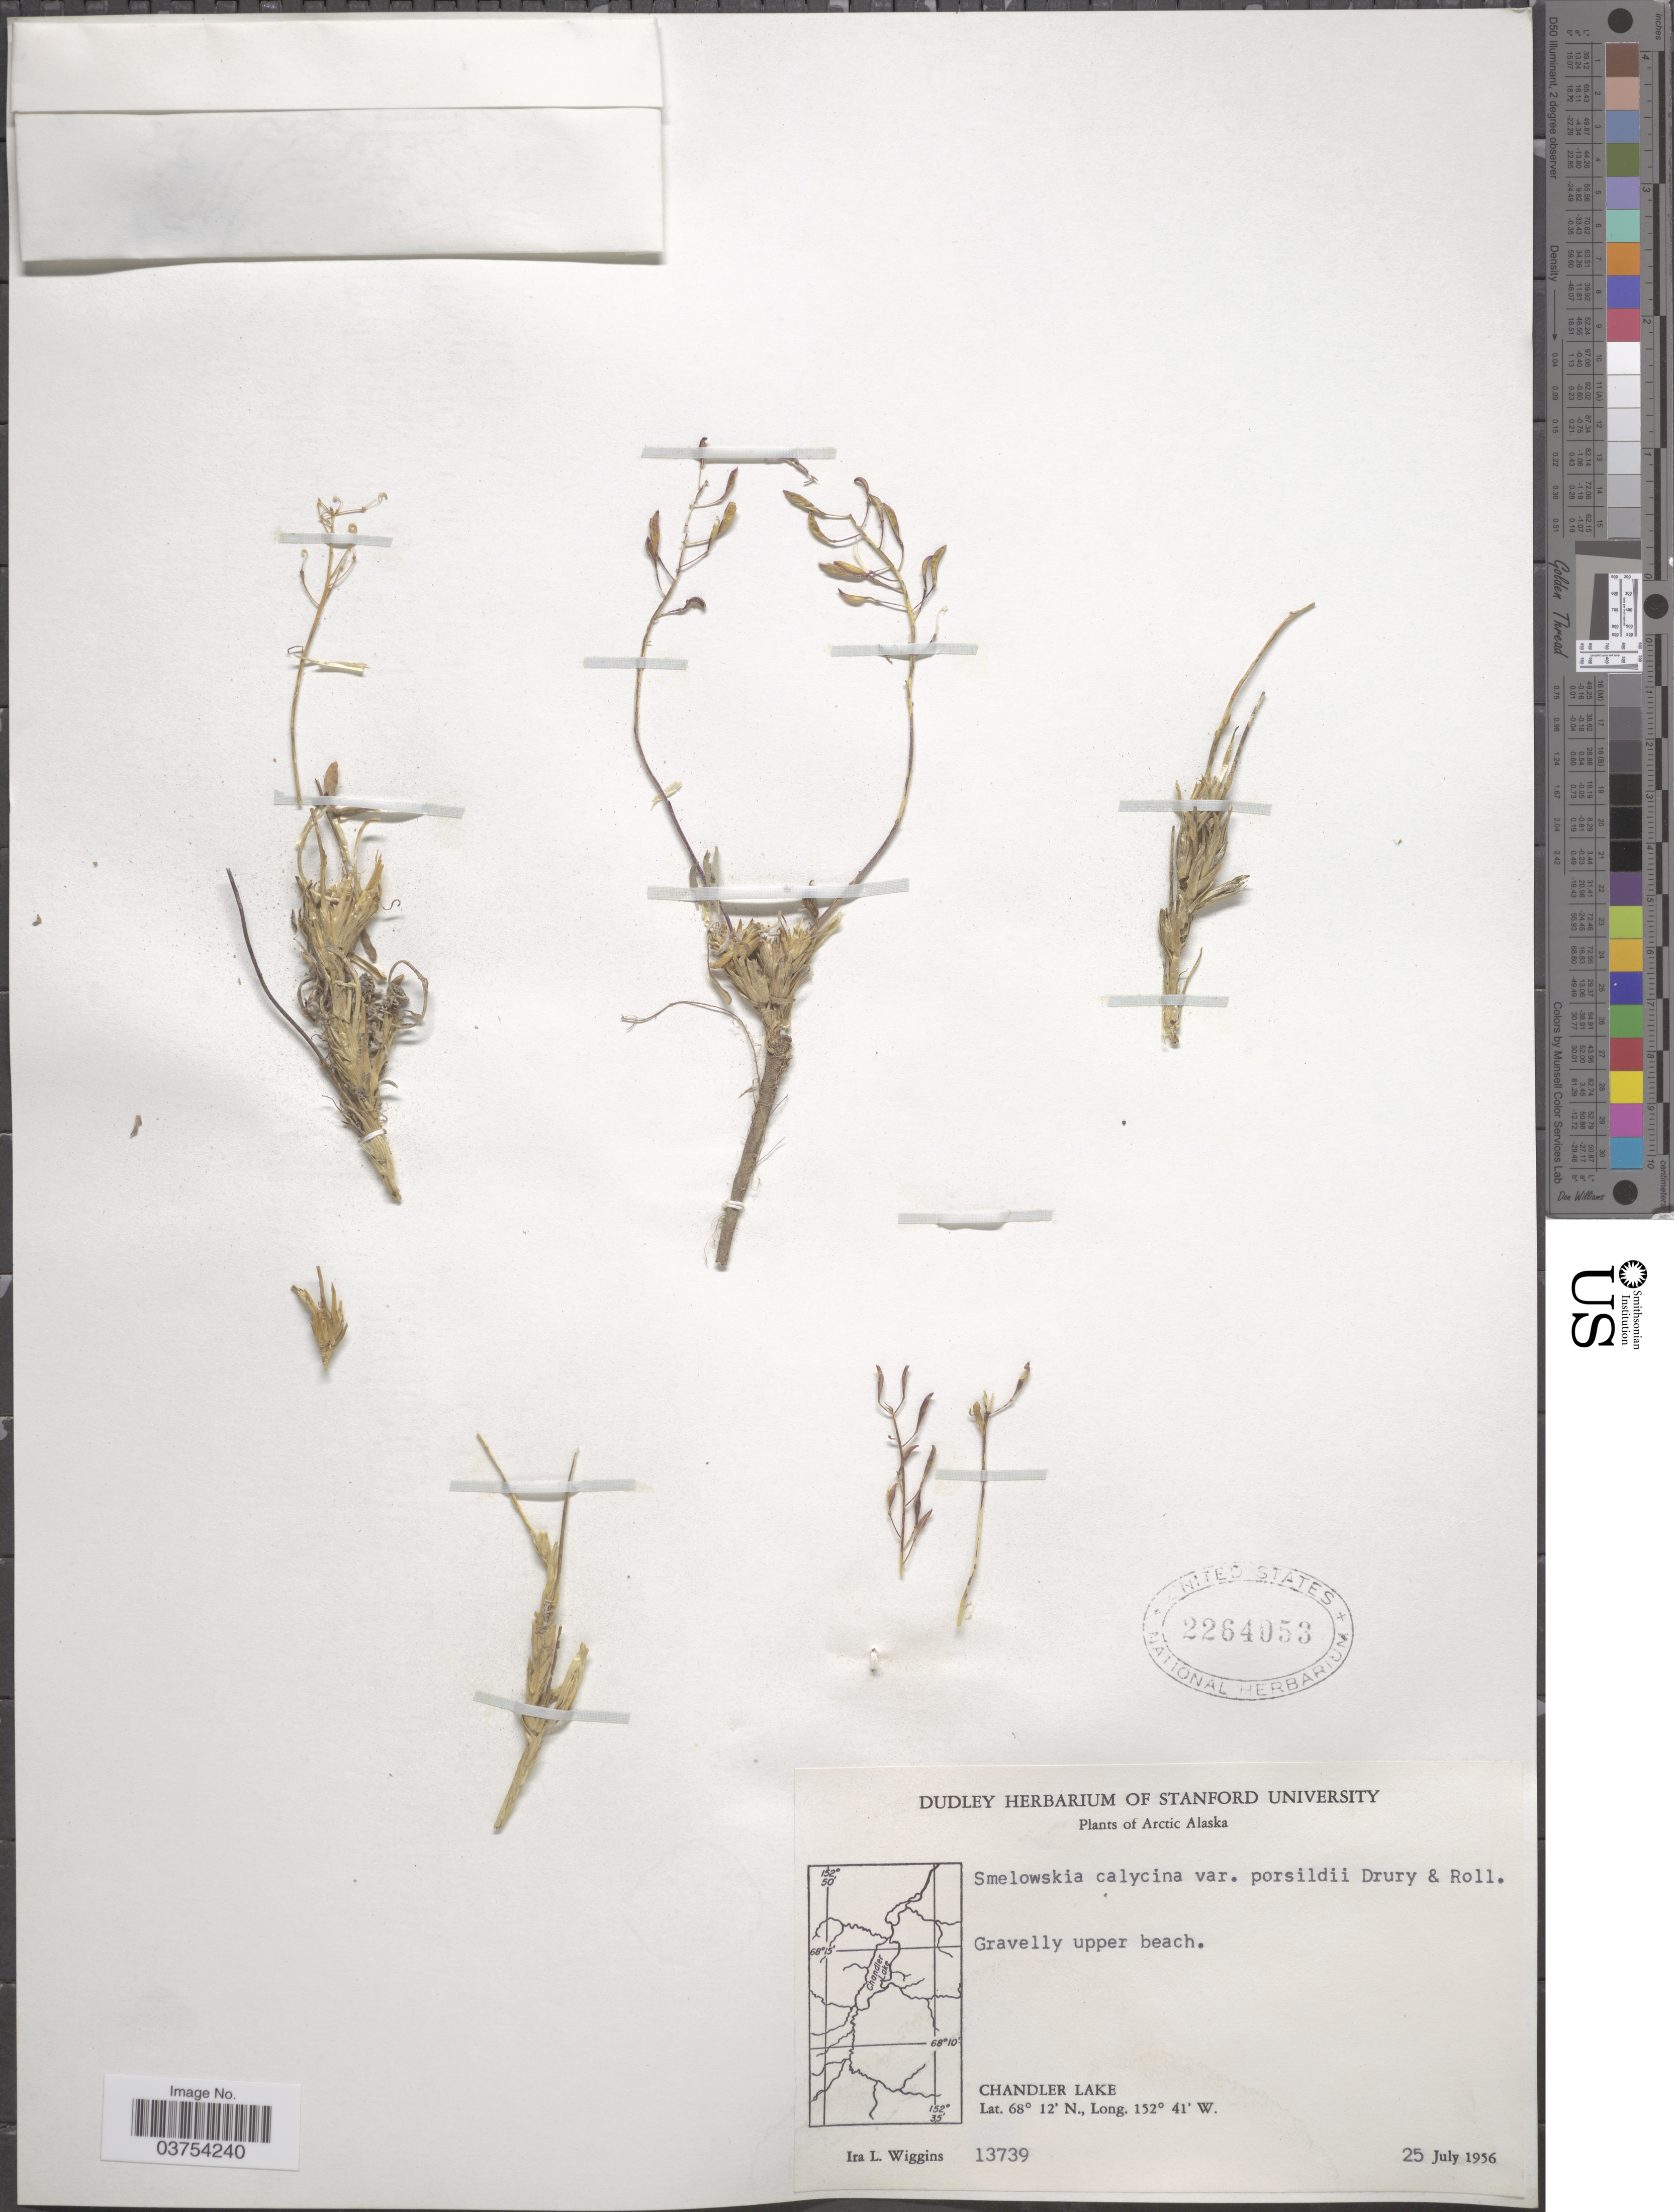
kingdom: Plantae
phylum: Tracheophyta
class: Magnoliopsida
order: Brassicales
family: Brassicaceae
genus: Smelowskia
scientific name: Smelowskia calycina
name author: (Stephan) C.A. Mey.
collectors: I. L. Wiggins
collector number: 13739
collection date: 1956-07-25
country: United States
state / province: Alaska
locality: Arctic Alaska. Chandler Lake.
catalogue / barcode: US 2264053